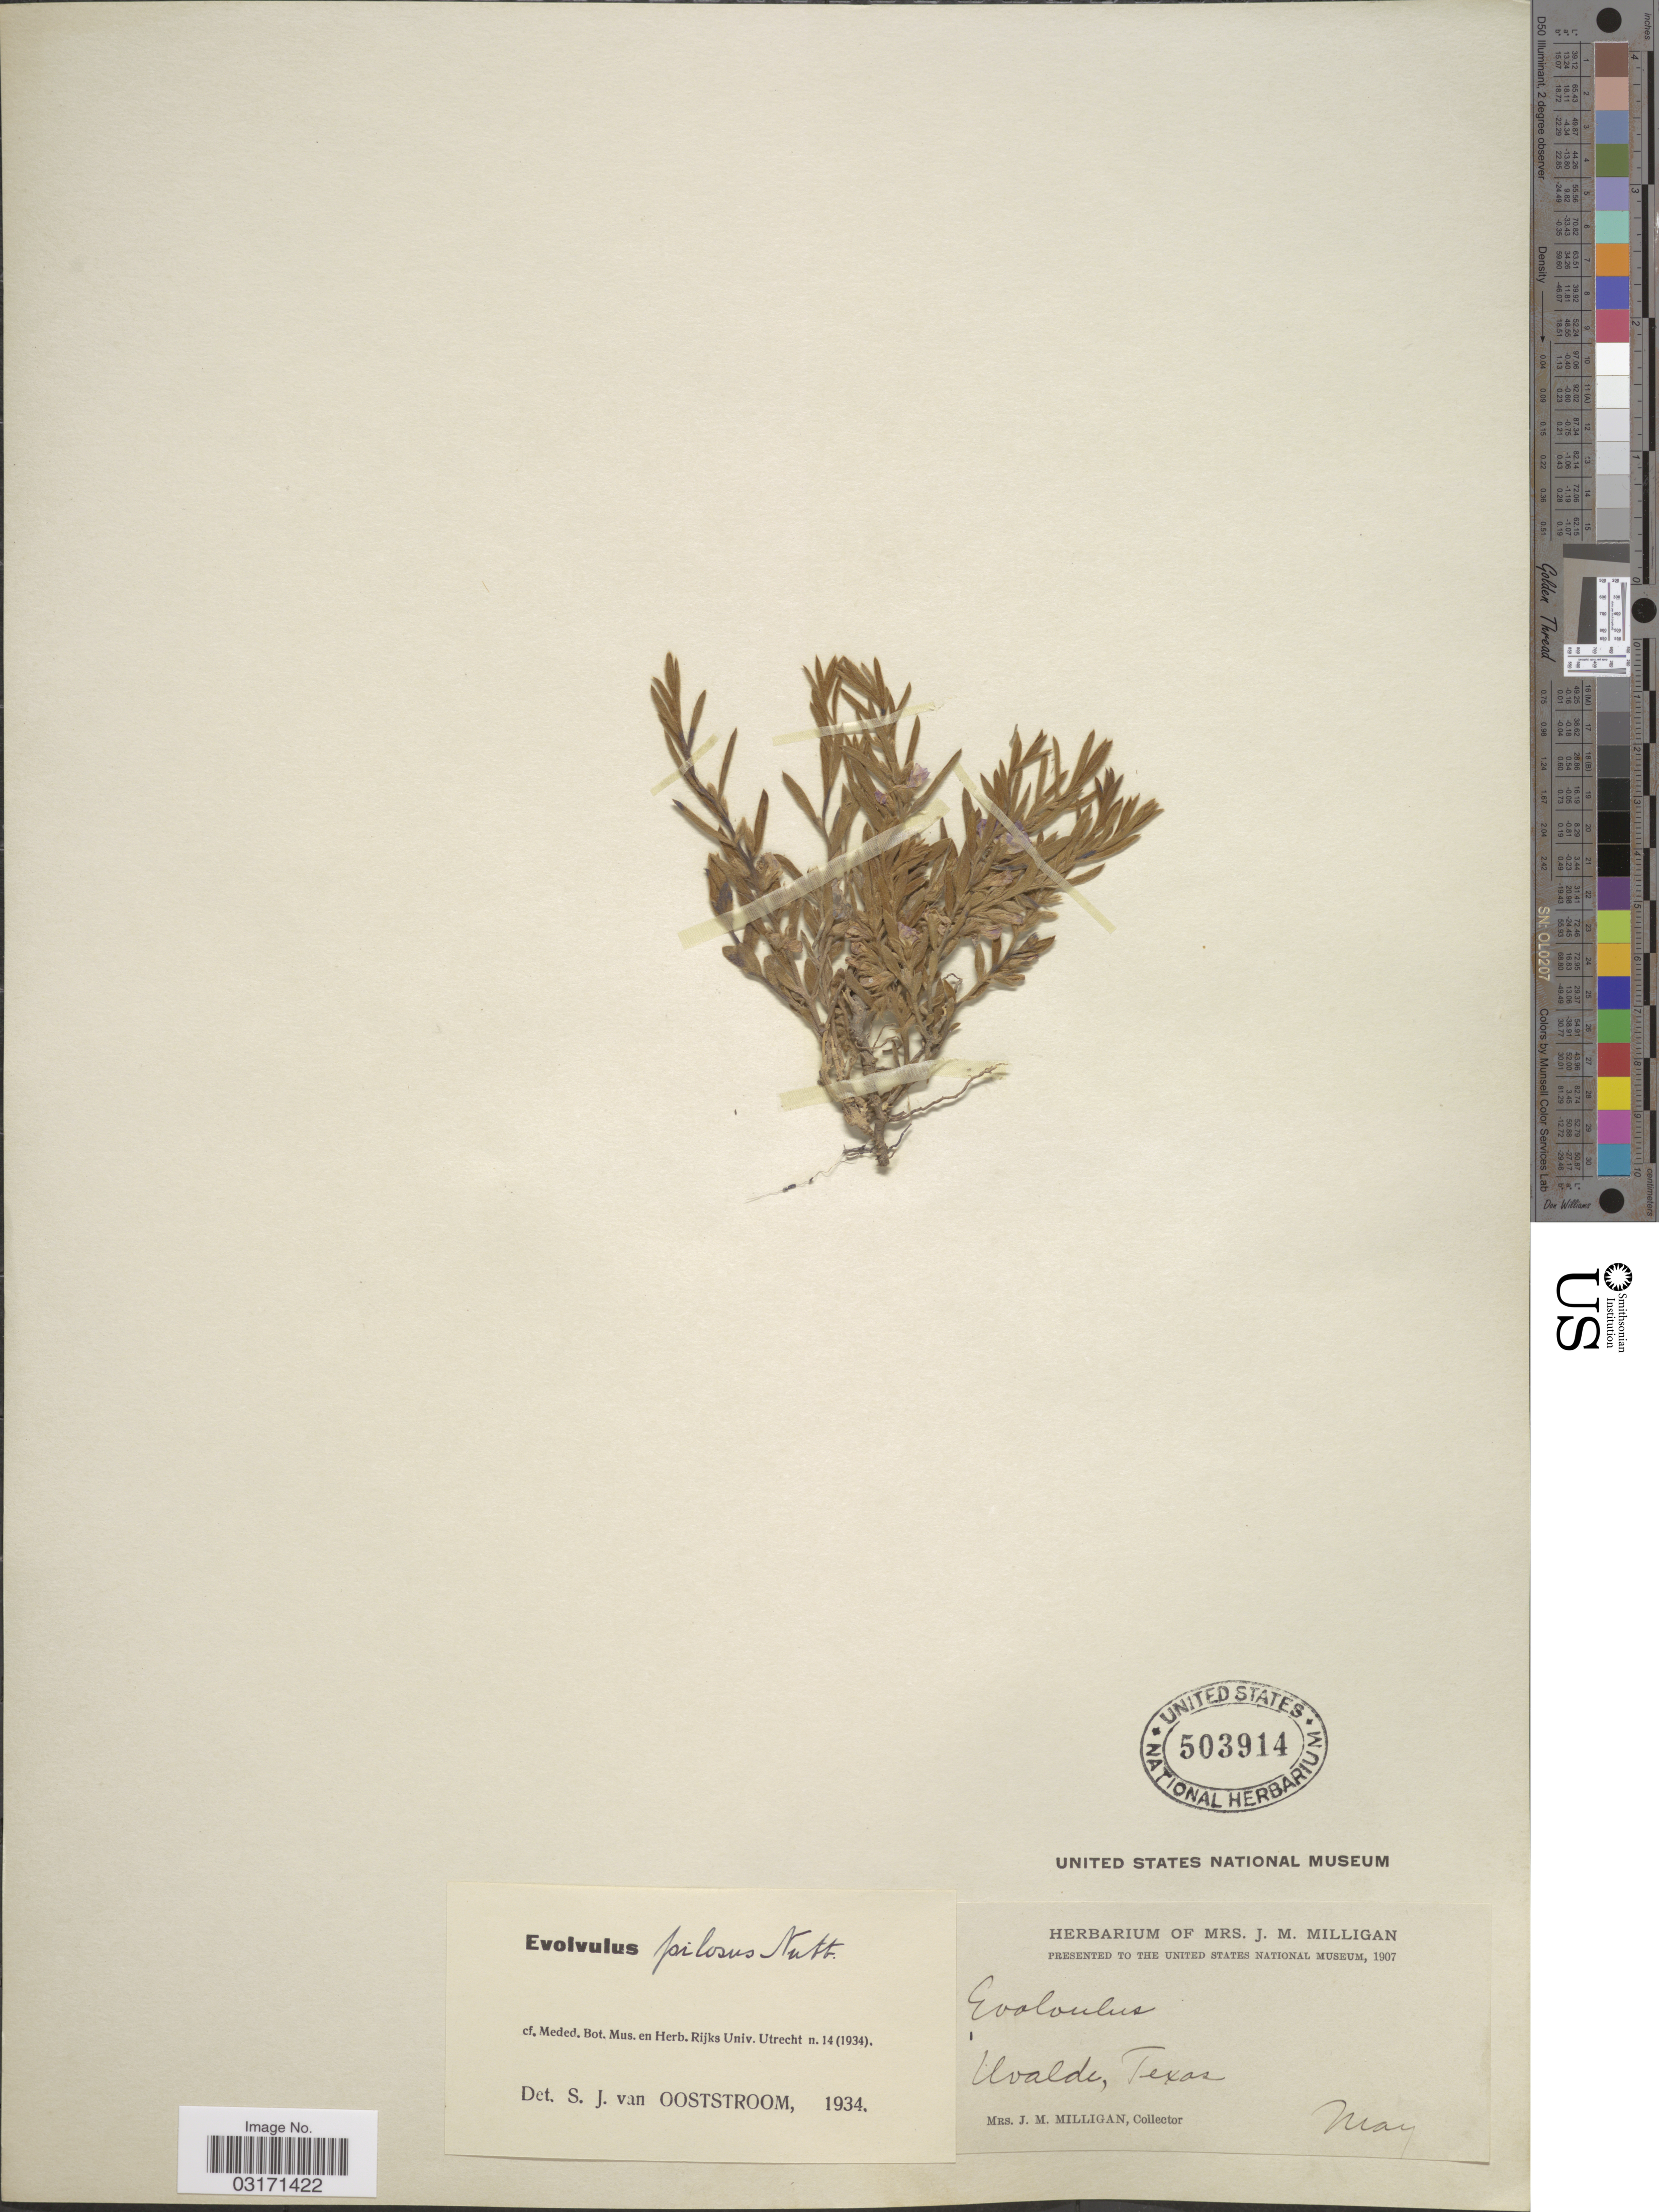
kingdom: Plantae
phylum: Tracheophyta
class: Magnoliopsida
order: Solanales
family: Convolvulaceae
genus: Evolvulus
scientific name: Evolvulus pilosus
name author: Roxb.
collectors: J. Milligan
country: United States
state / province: Texas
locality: Uvalde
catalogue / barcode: US 503914